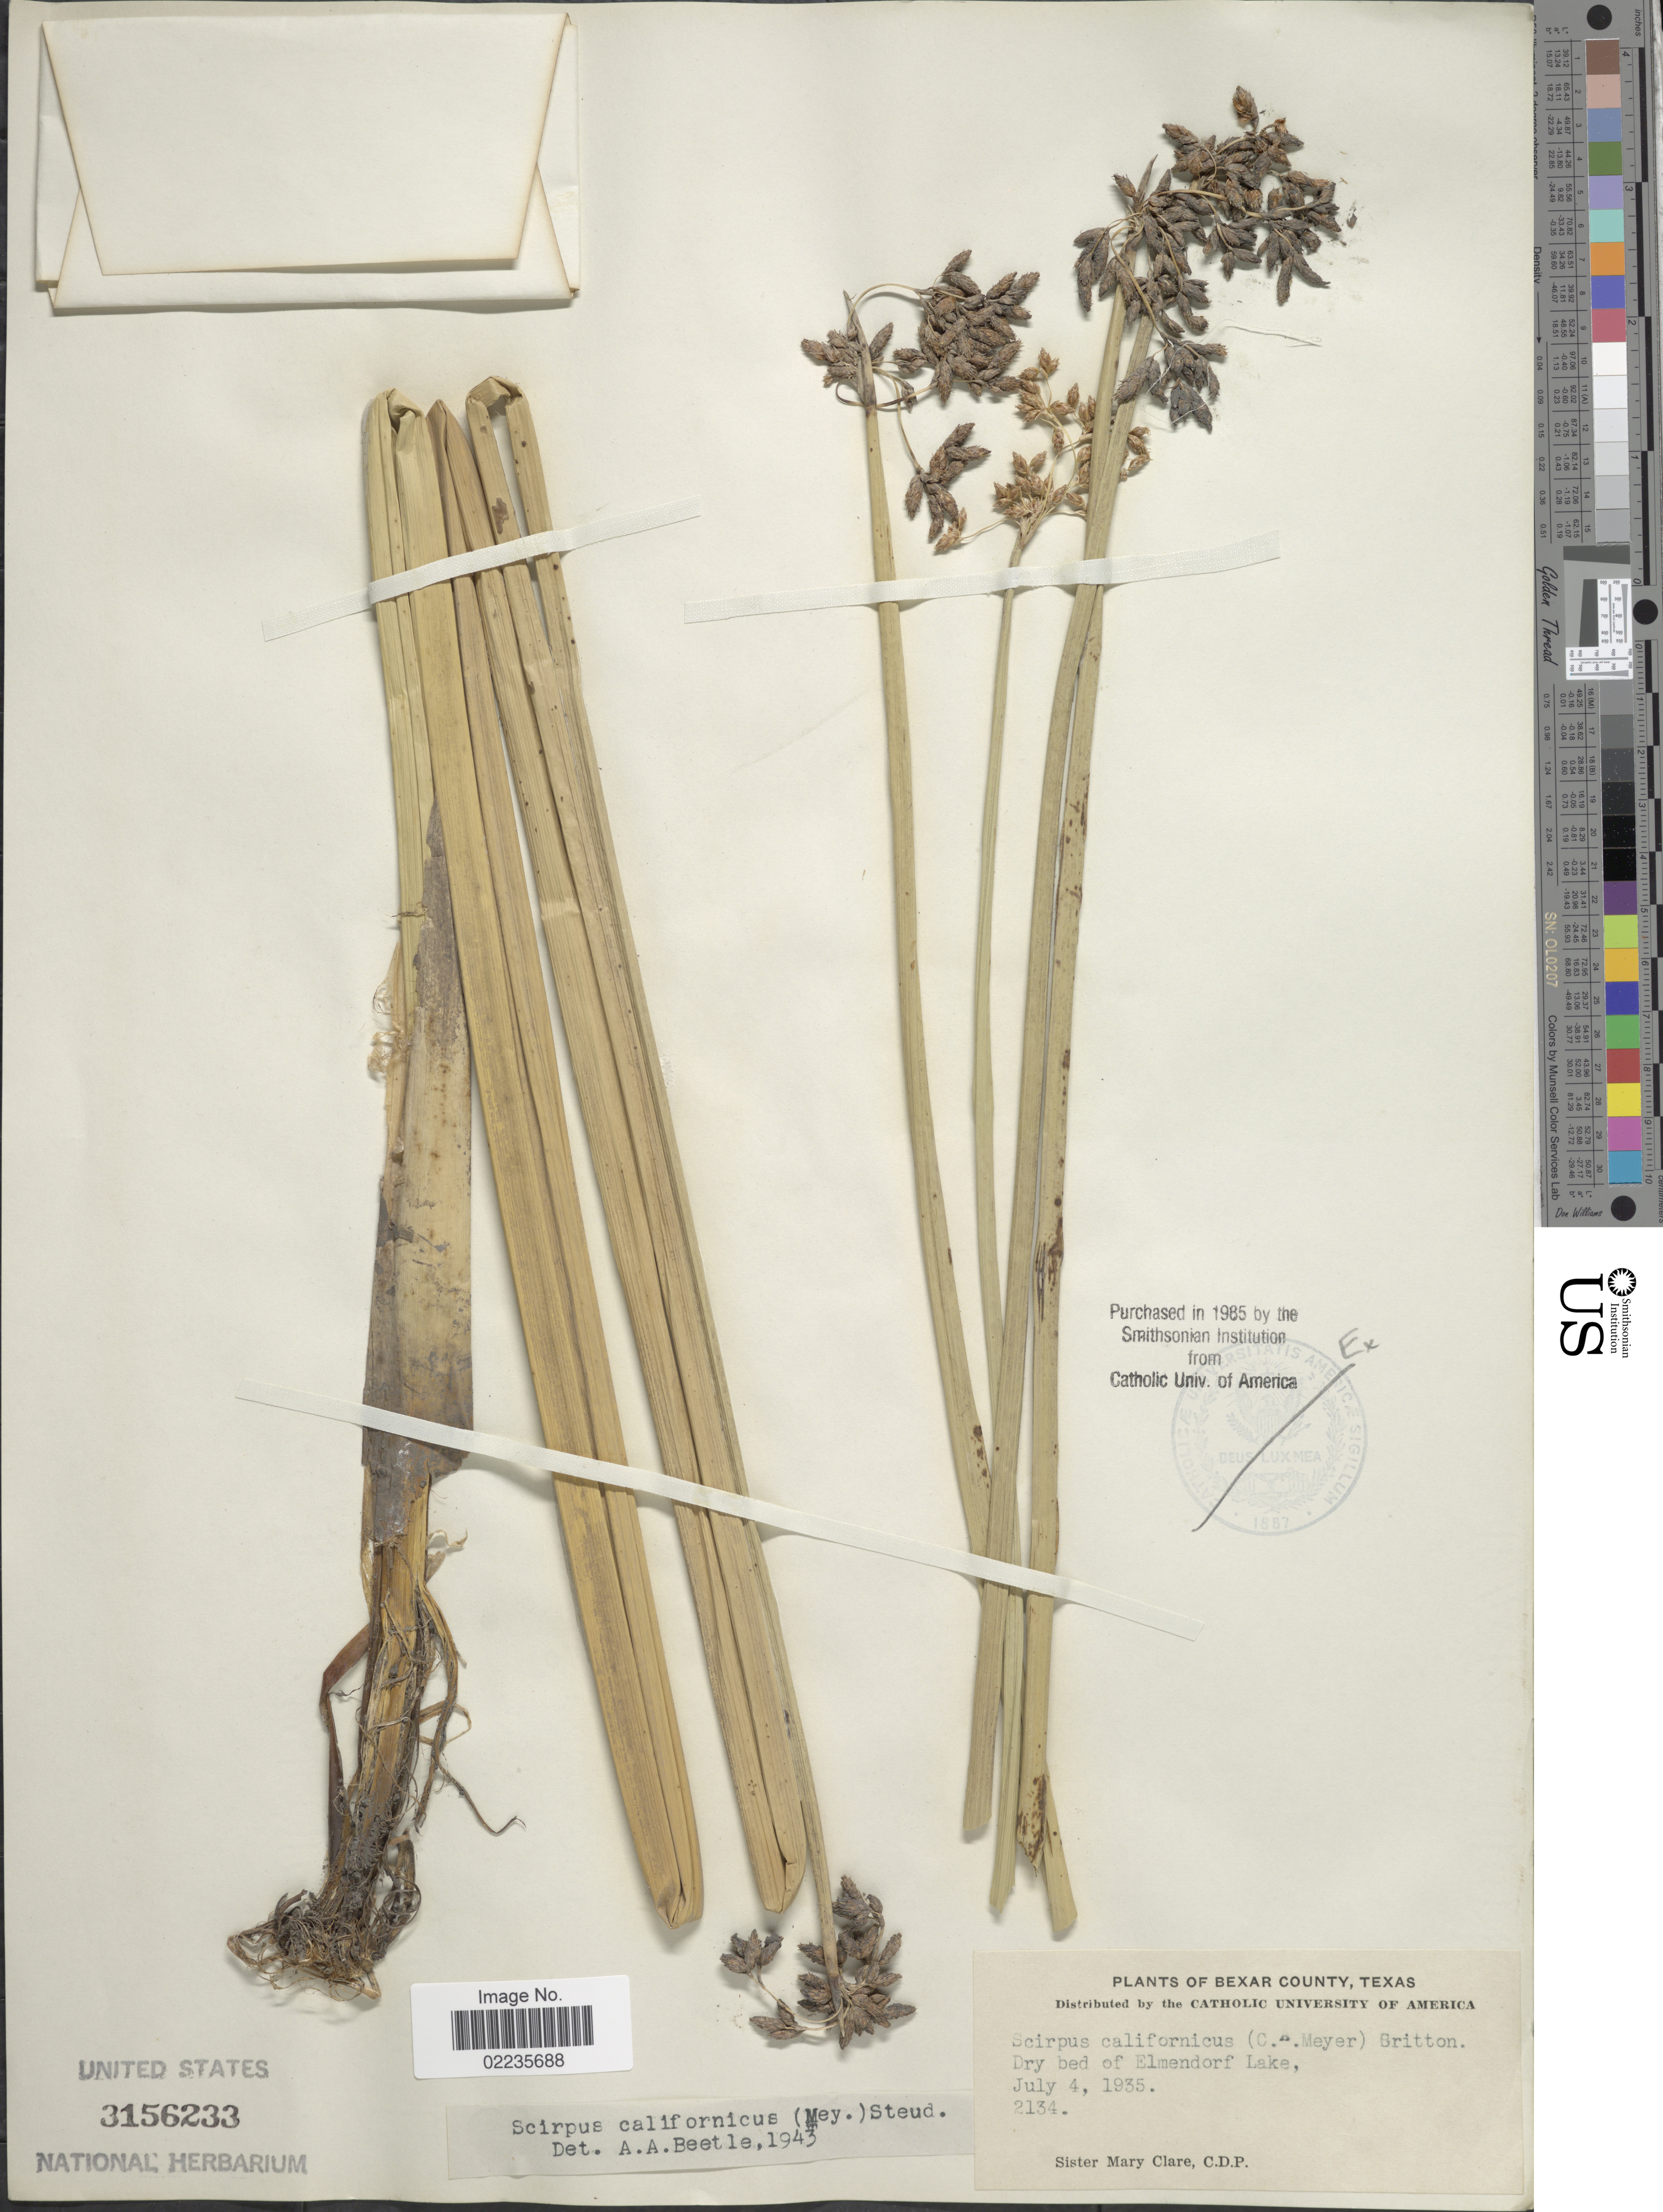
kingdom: Plantae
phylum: Tracheophyta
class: Liliopsida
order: Poales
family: Cyperaceae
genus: Schoenoplectus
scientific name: Schoenoplectus californicus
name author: (C.A. Mey.) Soják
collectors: M. Clare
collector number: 2134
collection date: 1935-07-04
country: United States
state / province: Texas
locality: Dry bed of Elmendorf Lake, Bexar County, Texas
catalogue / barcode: US 3156233